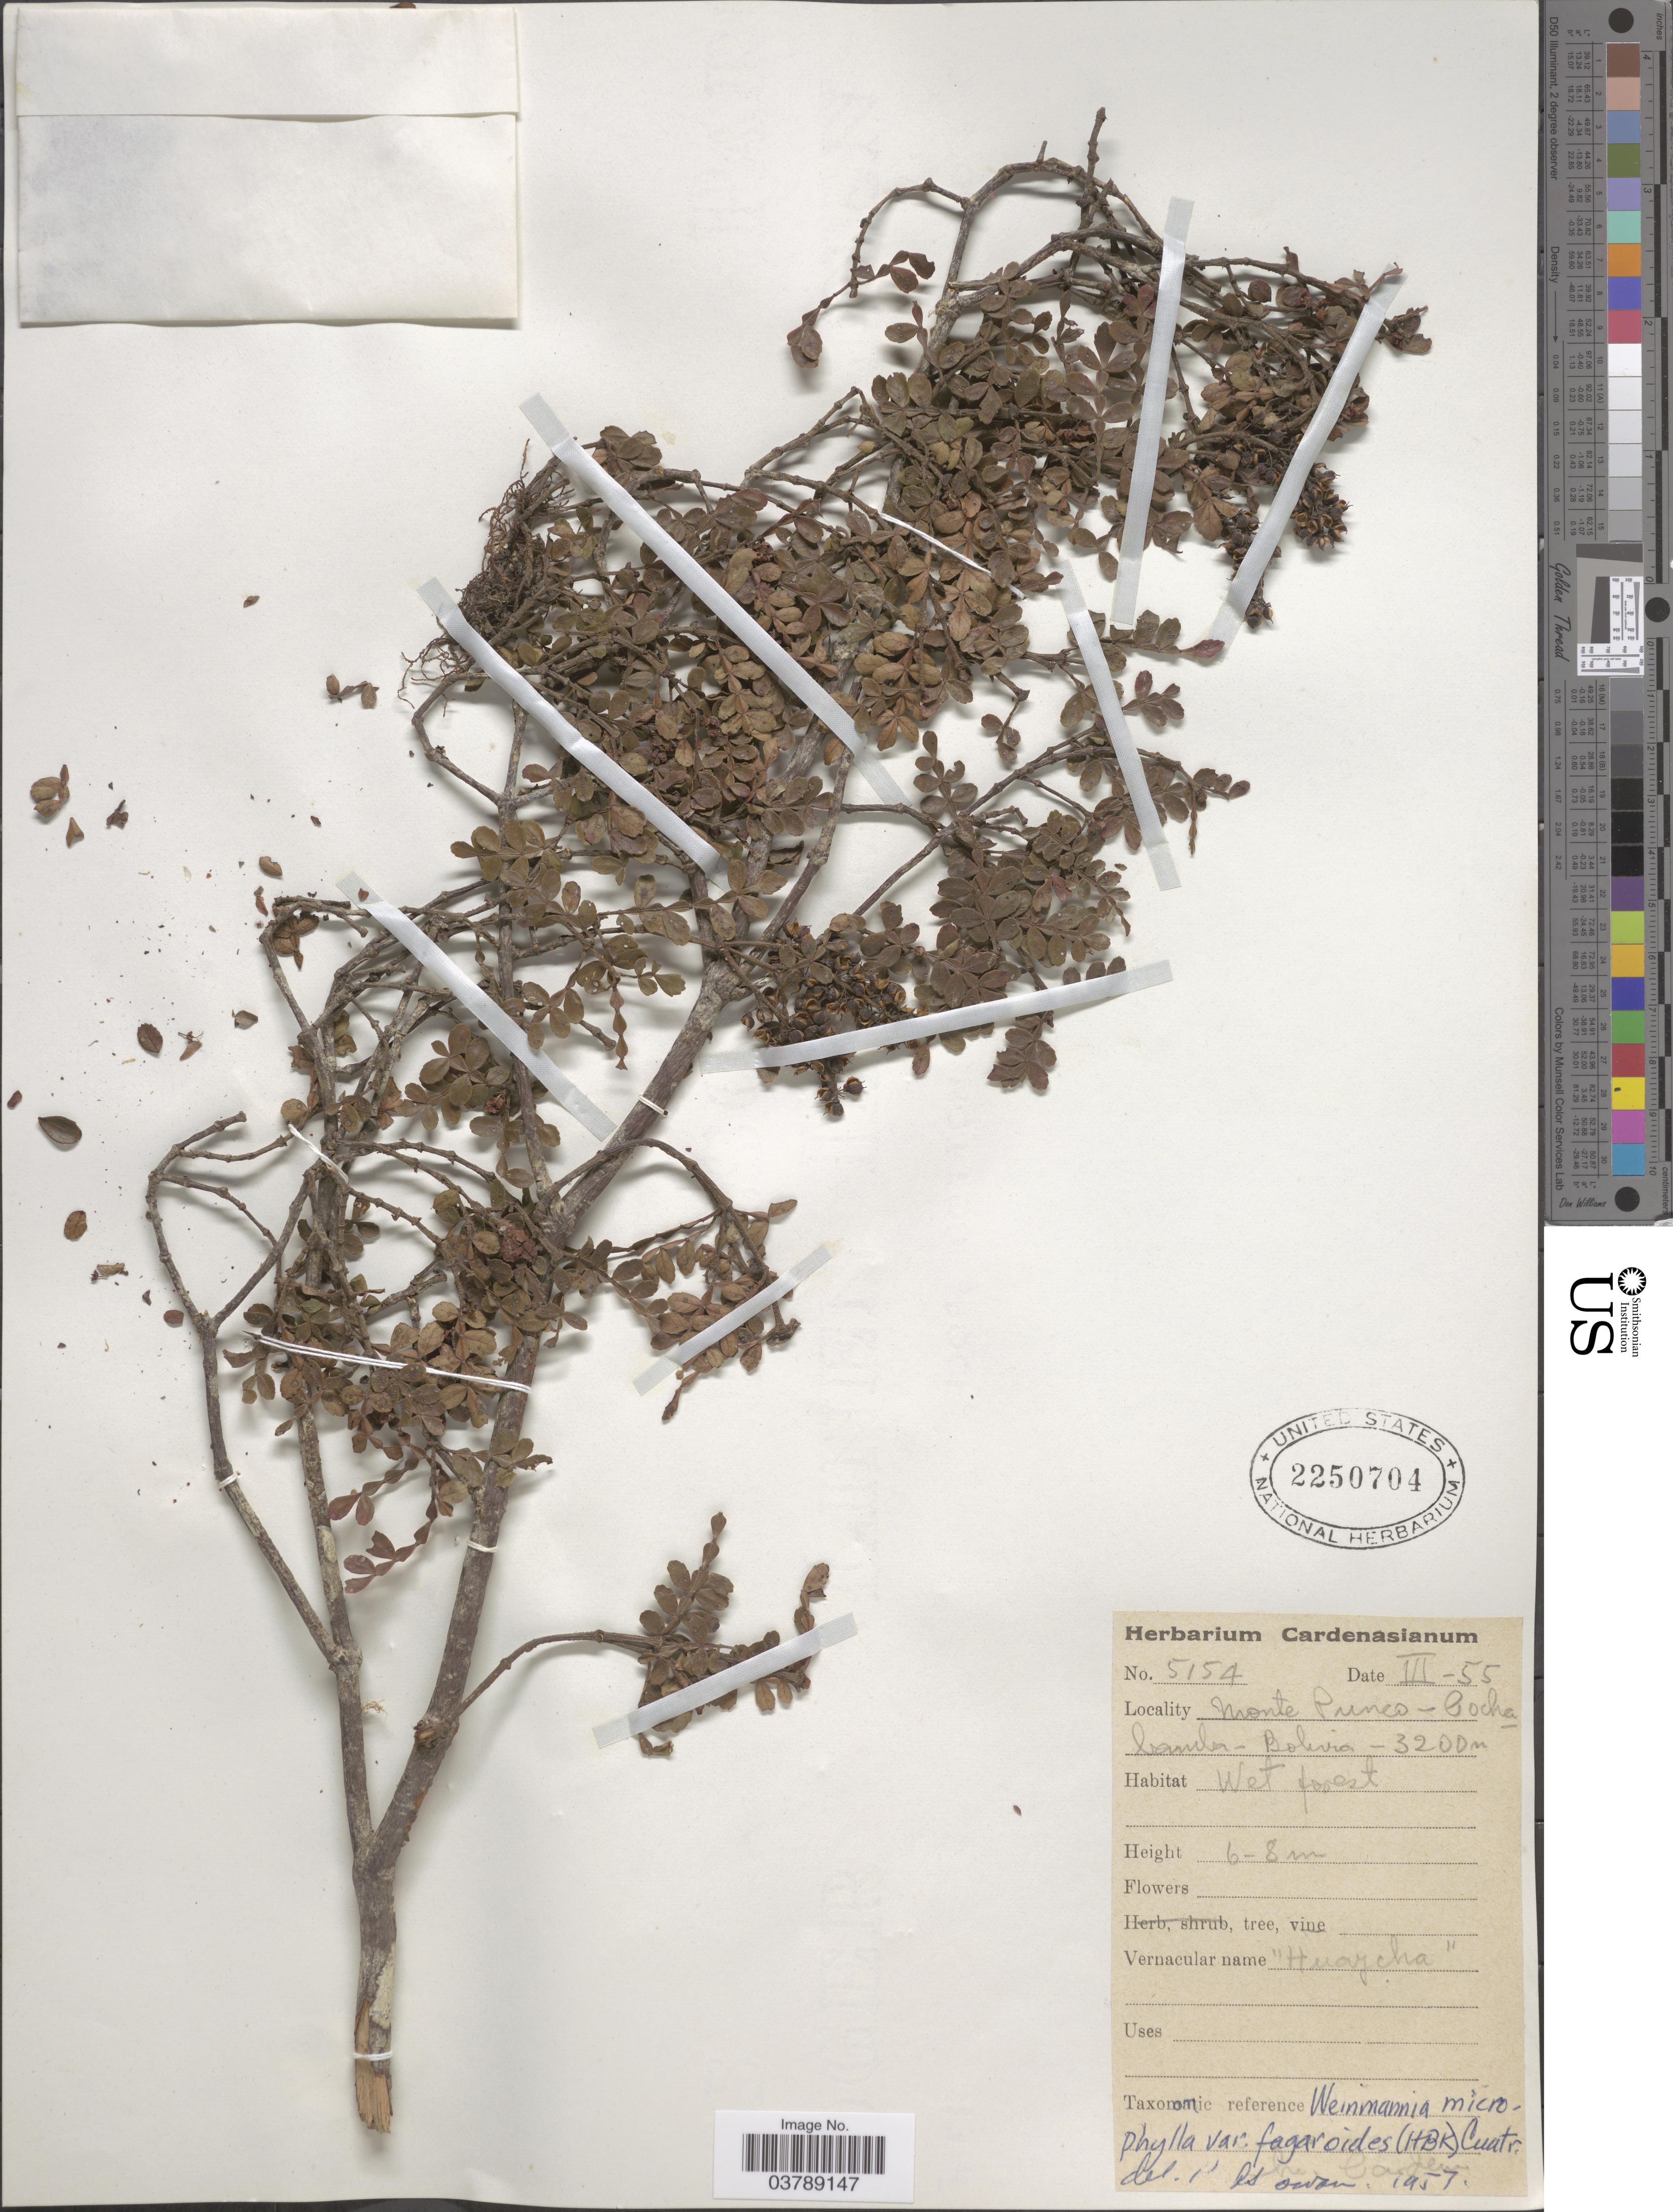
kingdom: Plantae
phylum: Tracheophyta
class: Magnoliopsida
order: Oxalidales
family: Cunoniaceae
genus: Weinmannia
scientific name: Weinmannia fagaroides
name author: Kunth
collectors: M. Cárdenas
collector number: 5154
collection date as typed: Transcribed d/m/y: /3/55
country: Bolivia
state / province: Cochabamba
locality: Monte Punco.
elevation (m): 3200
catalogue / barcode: US 2250704